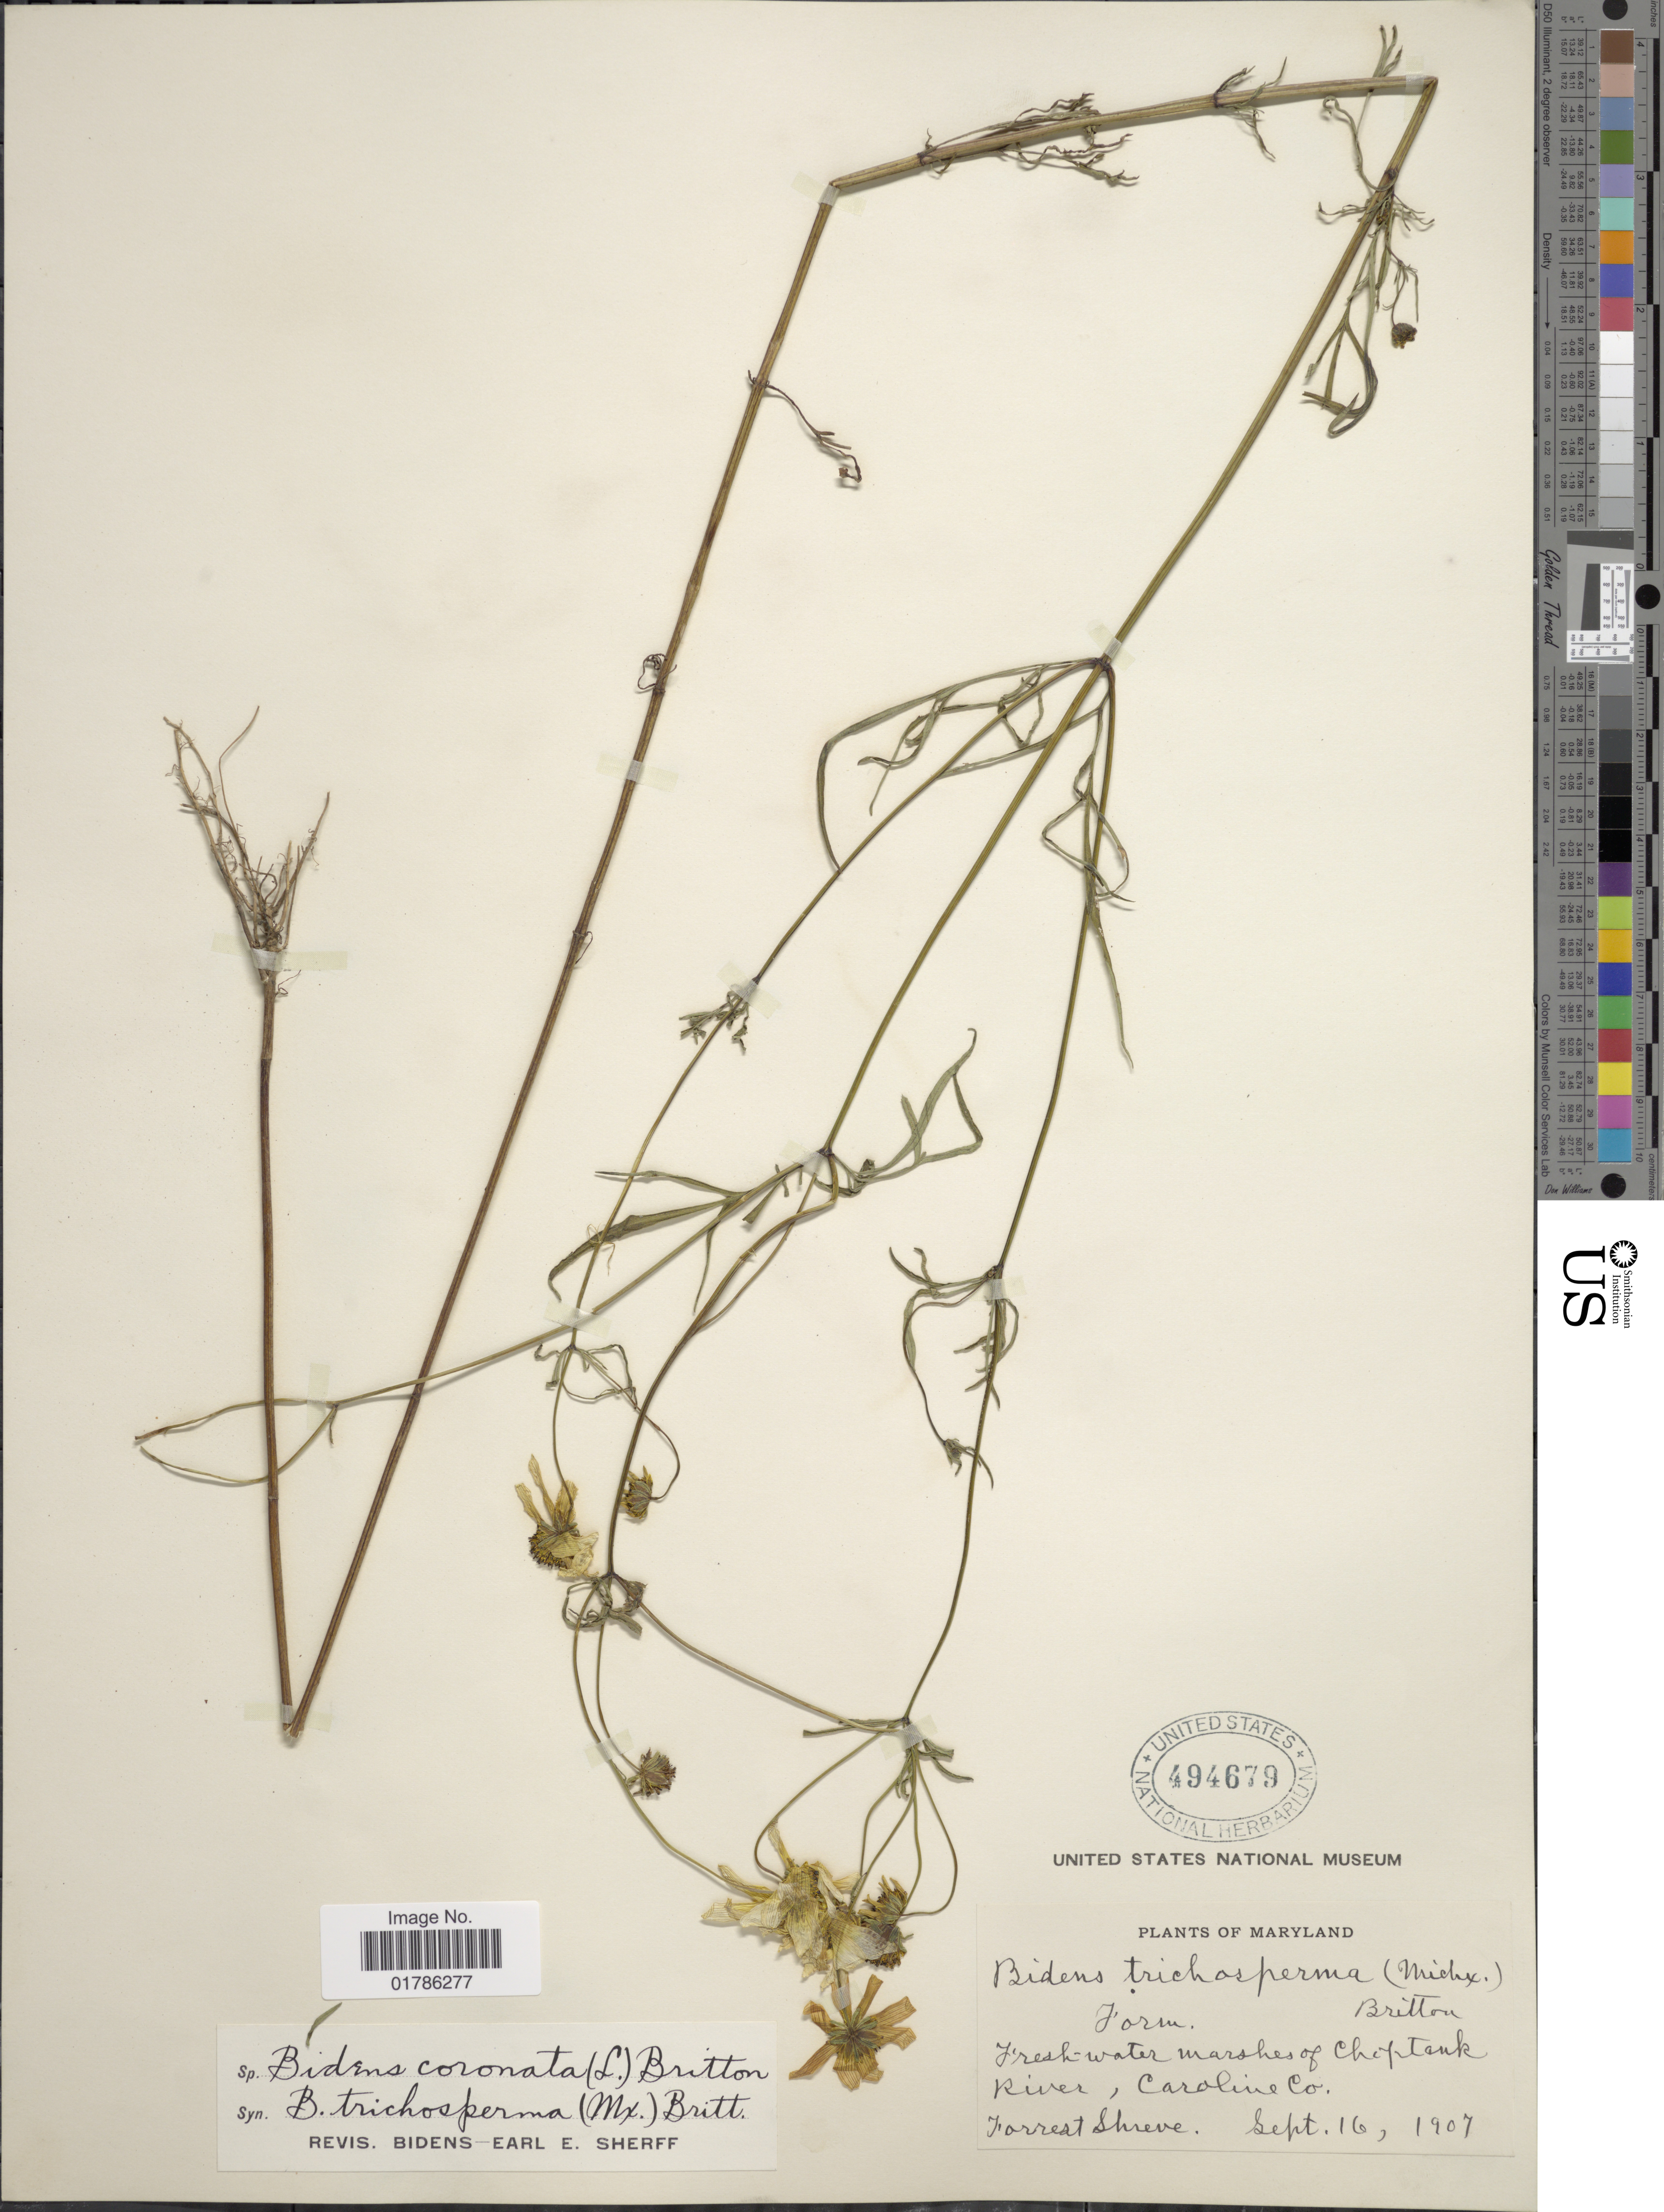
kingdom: Plantae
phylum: Tracheophyta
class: Magnoliopsida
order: Asterales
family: Asteraceae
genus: Bidens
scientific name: Bidens coronata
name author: (L.) Britton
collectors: F. Shreve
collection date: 1907-09-16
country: United States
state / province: Maryland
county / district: Caroline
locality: Fresh-water marshes of Choptank River, Caroline Co.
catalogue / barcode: US 494679